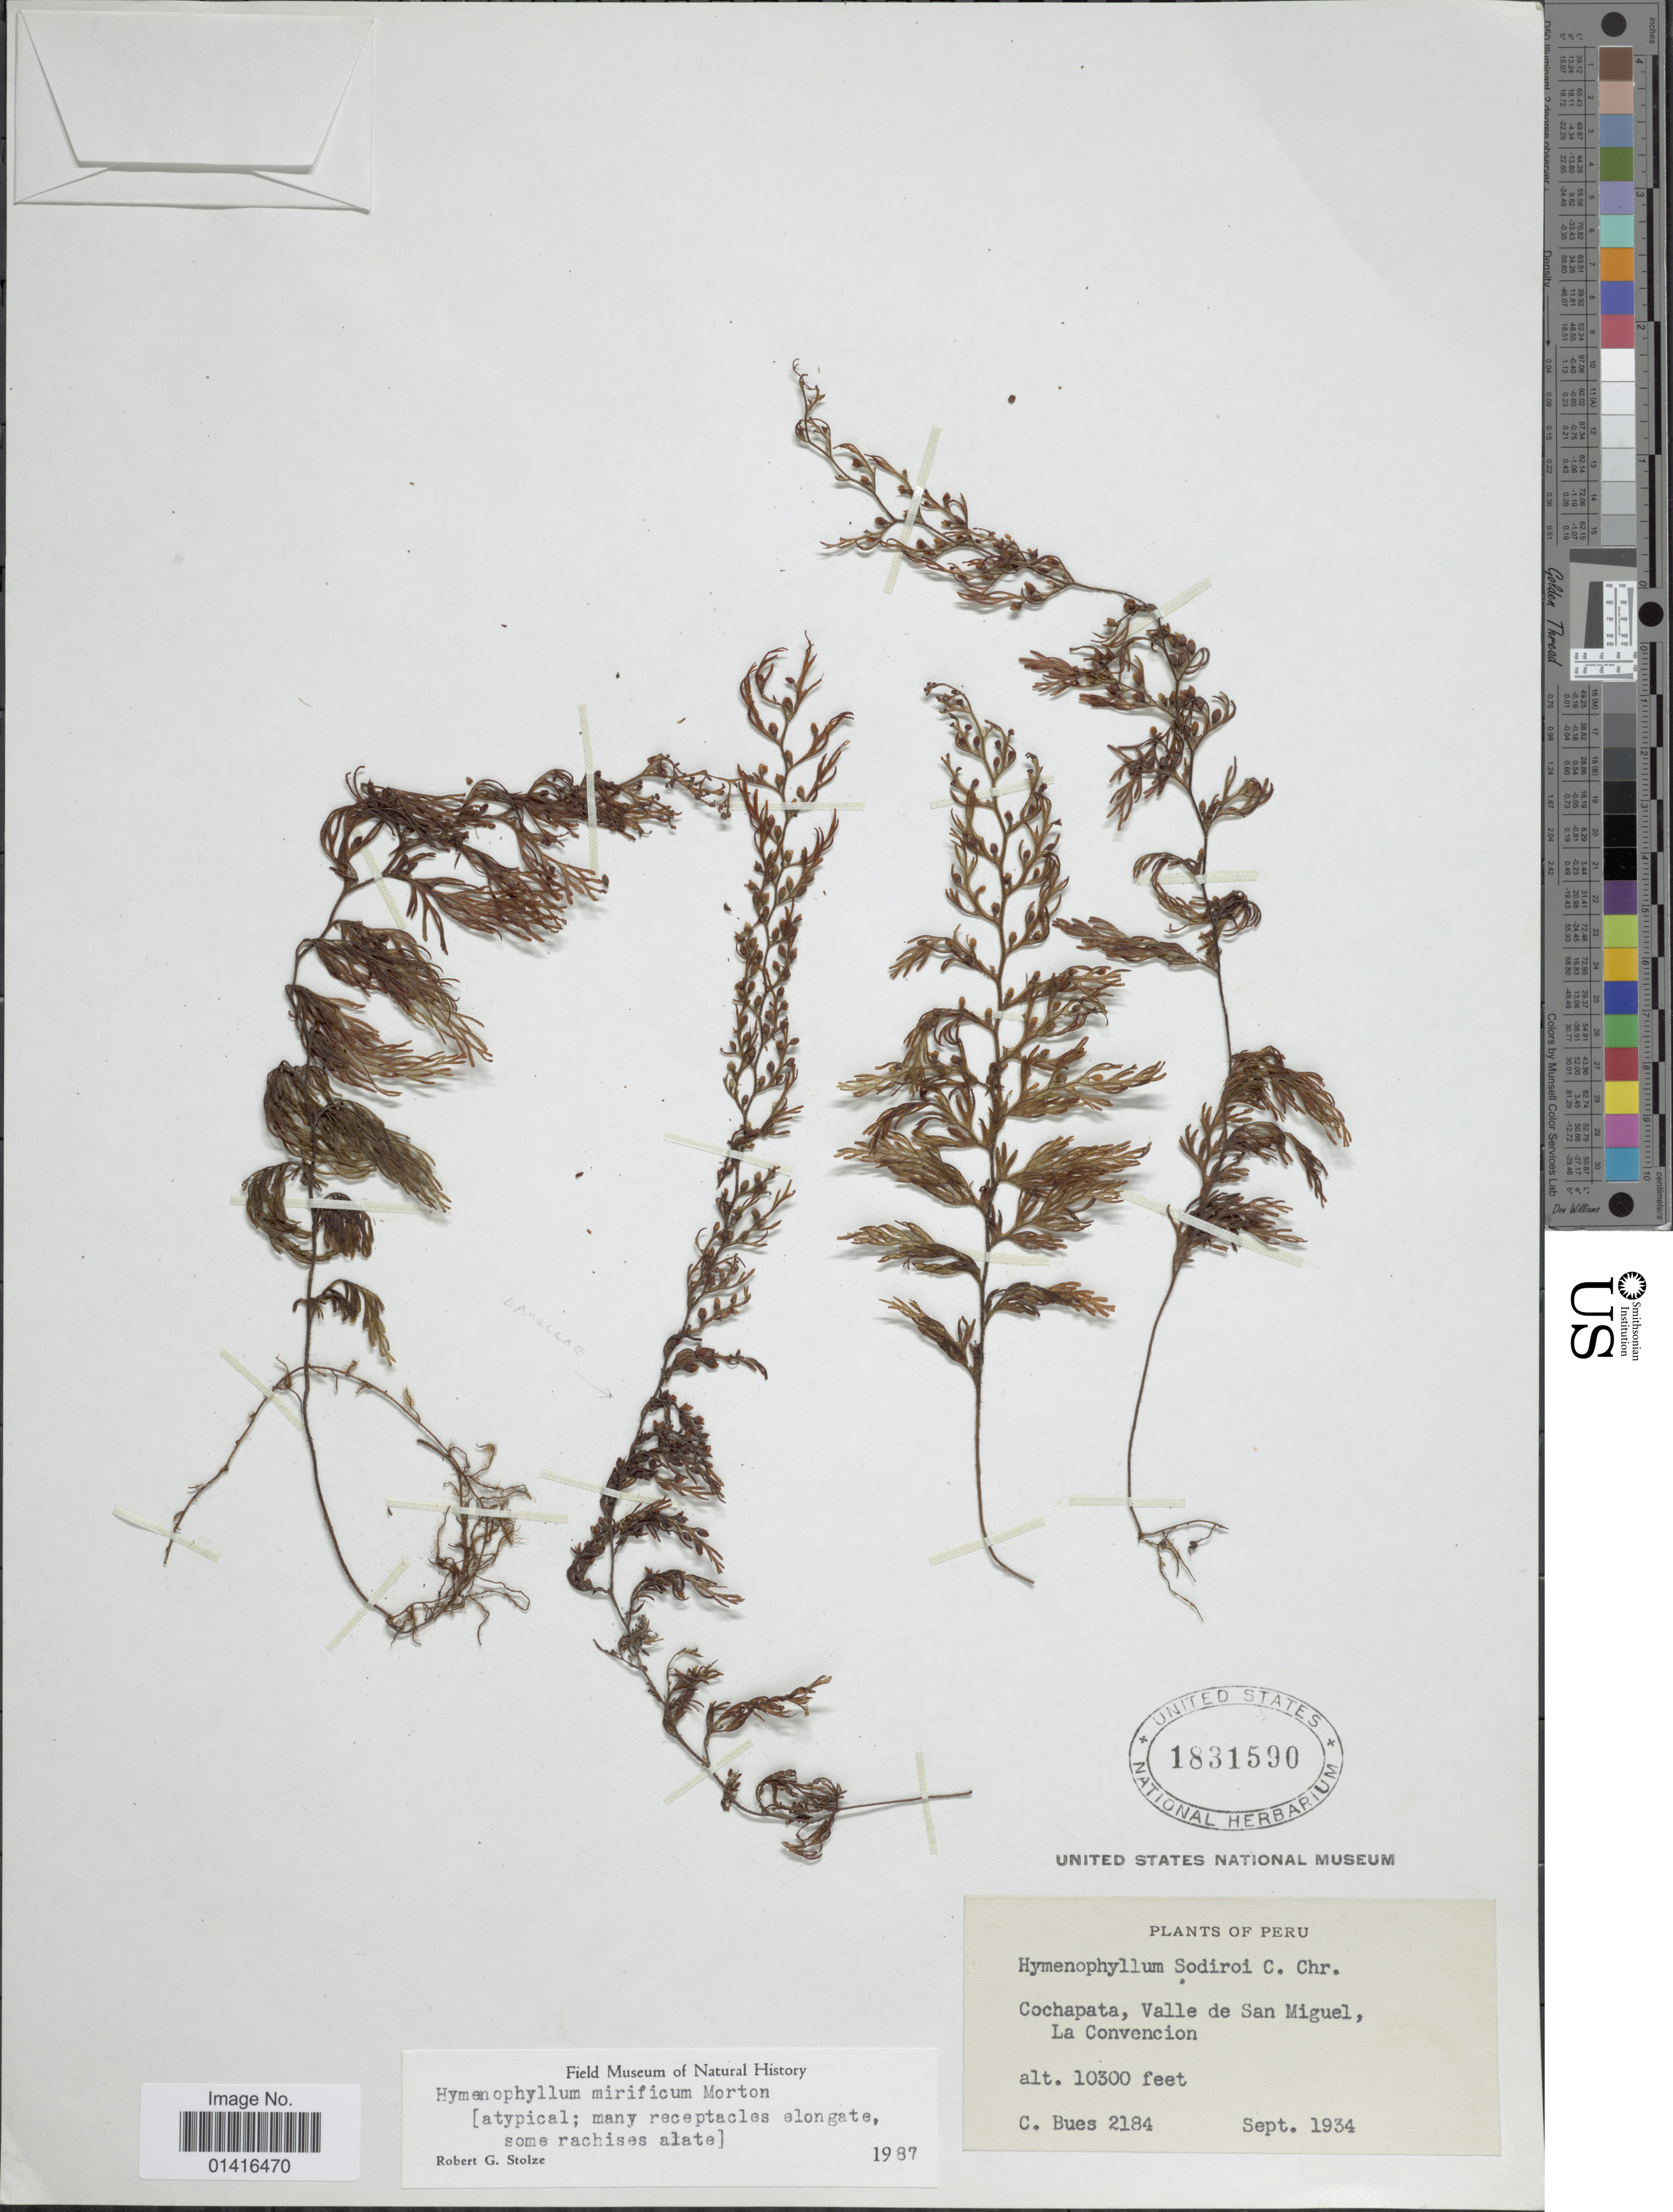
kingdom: Plantae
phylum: Tracheophyta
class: Polypodiopsida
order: Hymenophyllales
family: Hymenophyllaceae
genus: Hymenophyllum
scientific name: Hymenophyllum mirificum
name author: C.V. Morton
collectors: C. Bues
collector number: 2184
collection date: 1934-09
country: Peru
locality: Cochapata, Valle de San Miguel, La Convencion.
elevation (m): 3139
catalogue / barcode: US 1831590